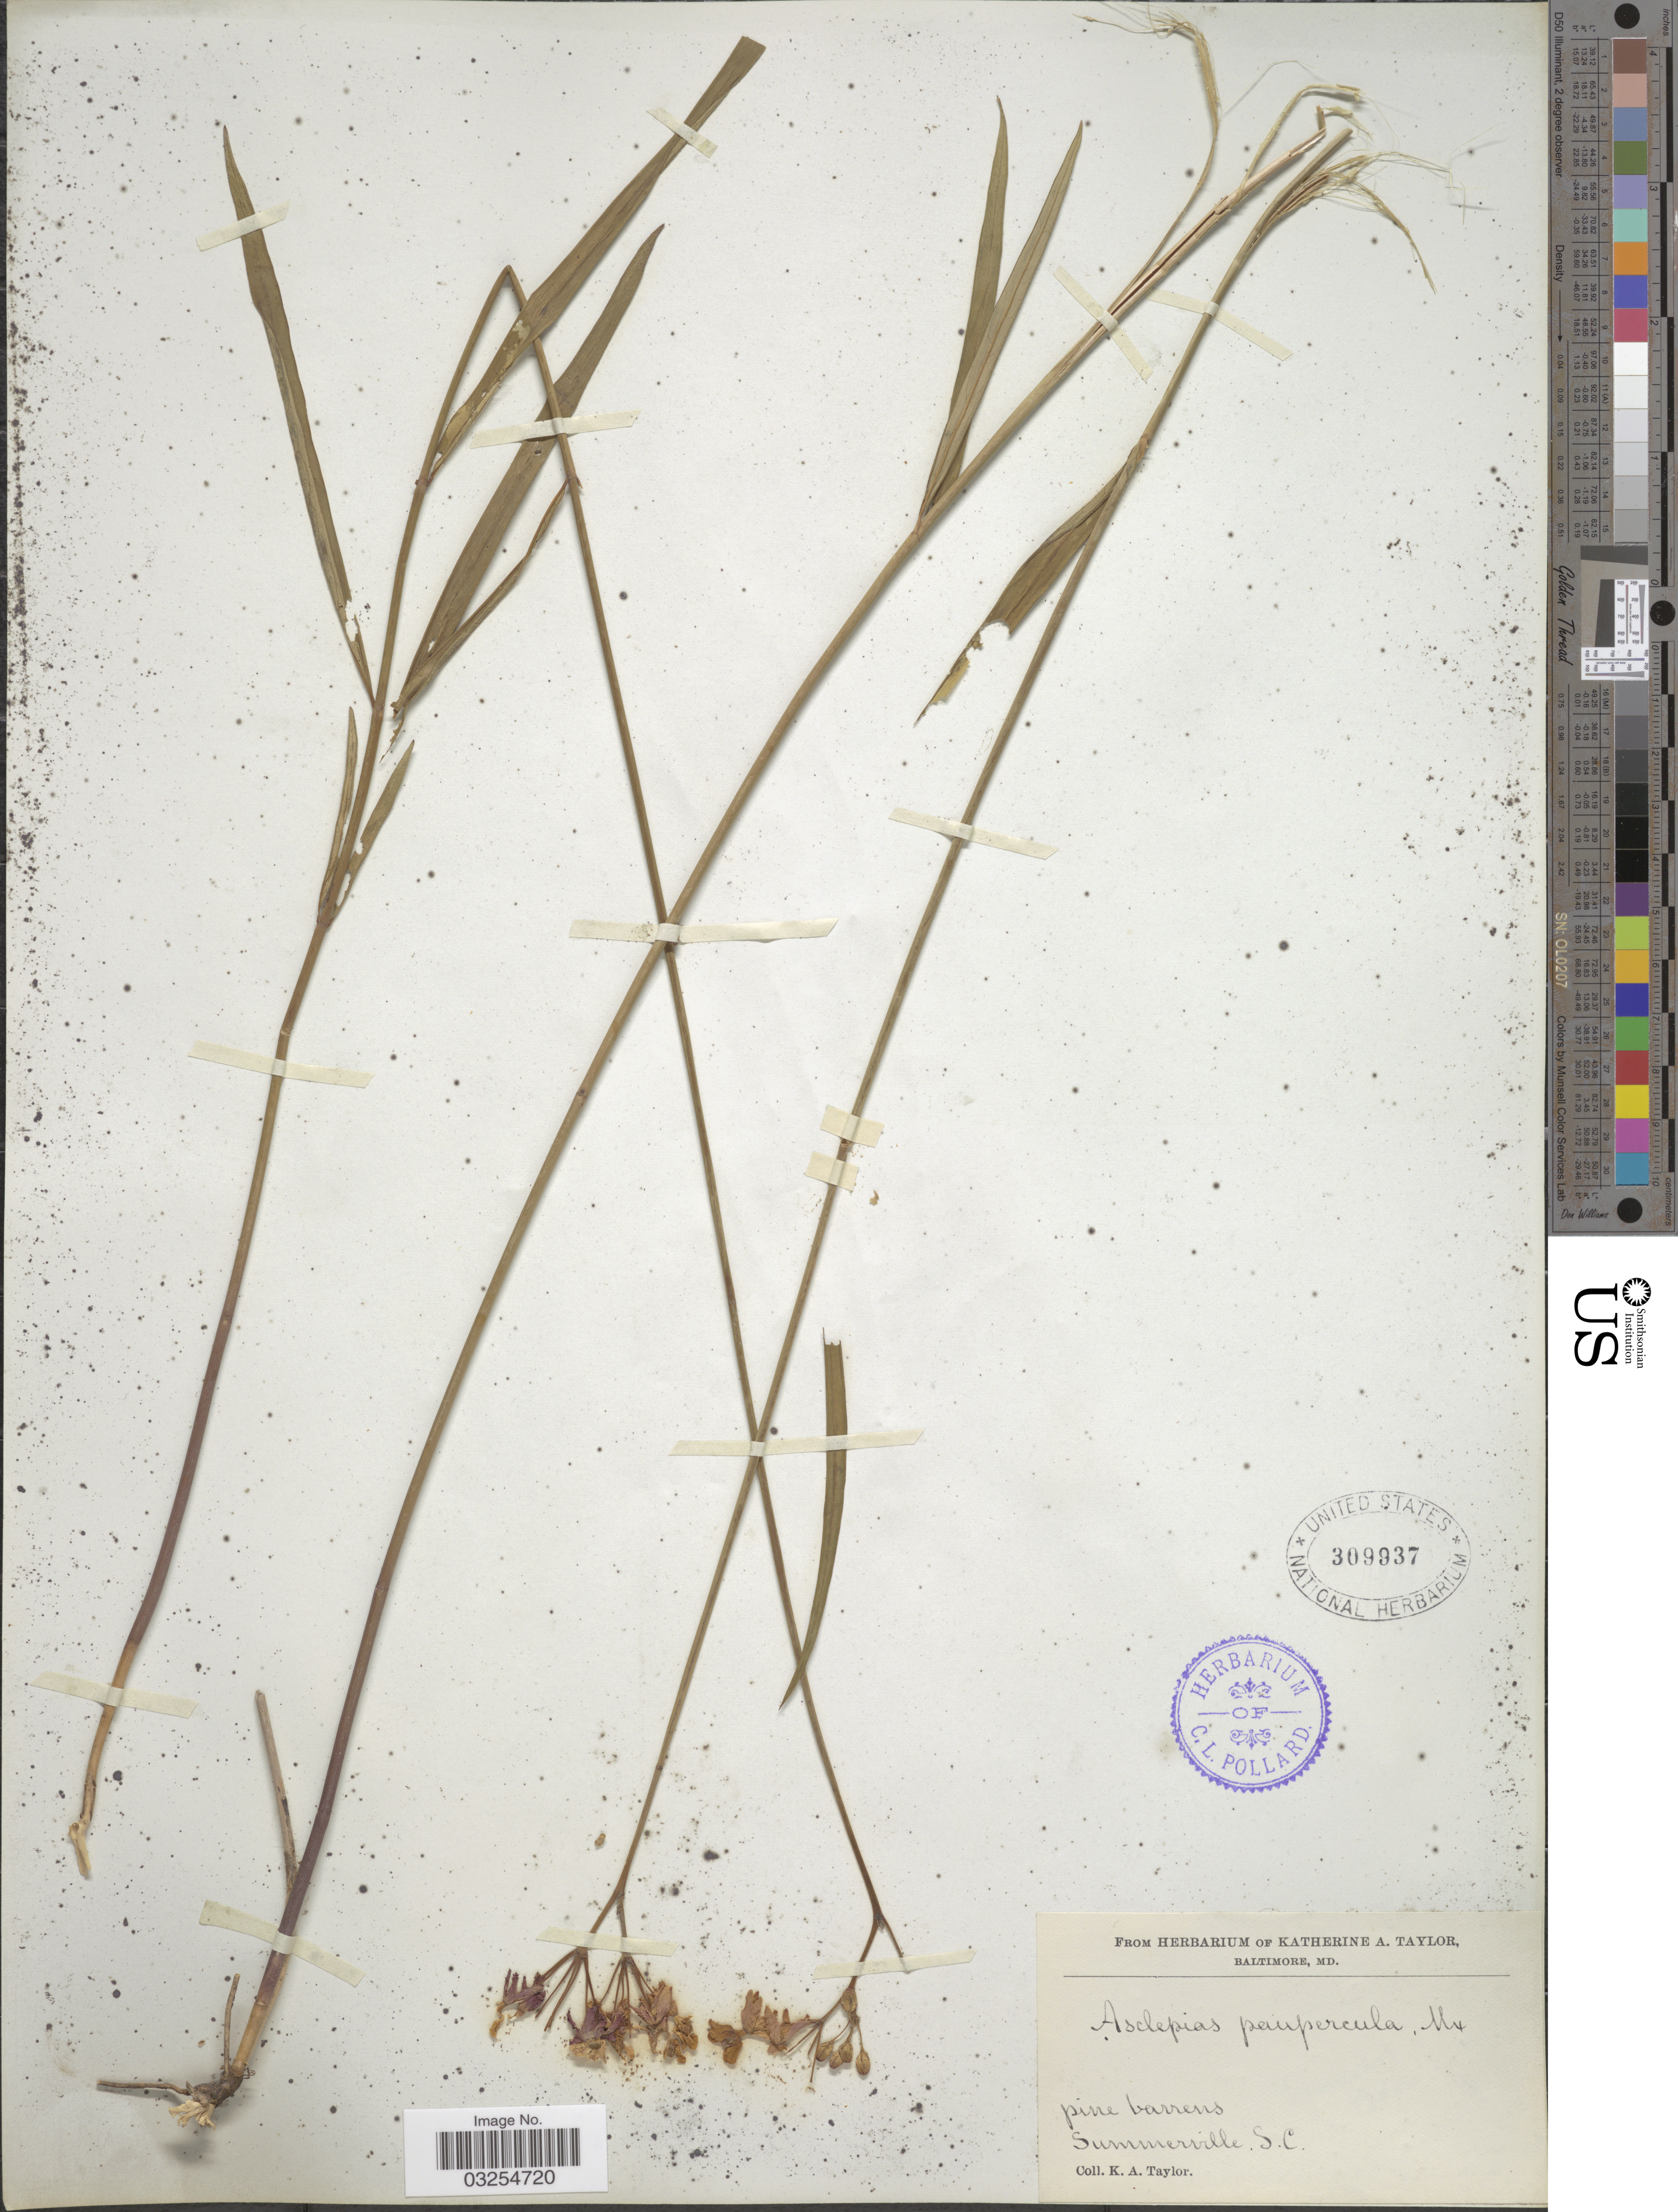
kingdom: Plantae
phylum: Tracheophyta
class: Magnoliopsida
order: Gentianales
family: Apocynaceae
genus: Asclepias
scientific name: Asclepias lanceolata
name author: Walter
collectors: K. A. Taylor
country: United States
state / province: South Carolina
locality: Summerville.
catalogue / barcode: US 309937